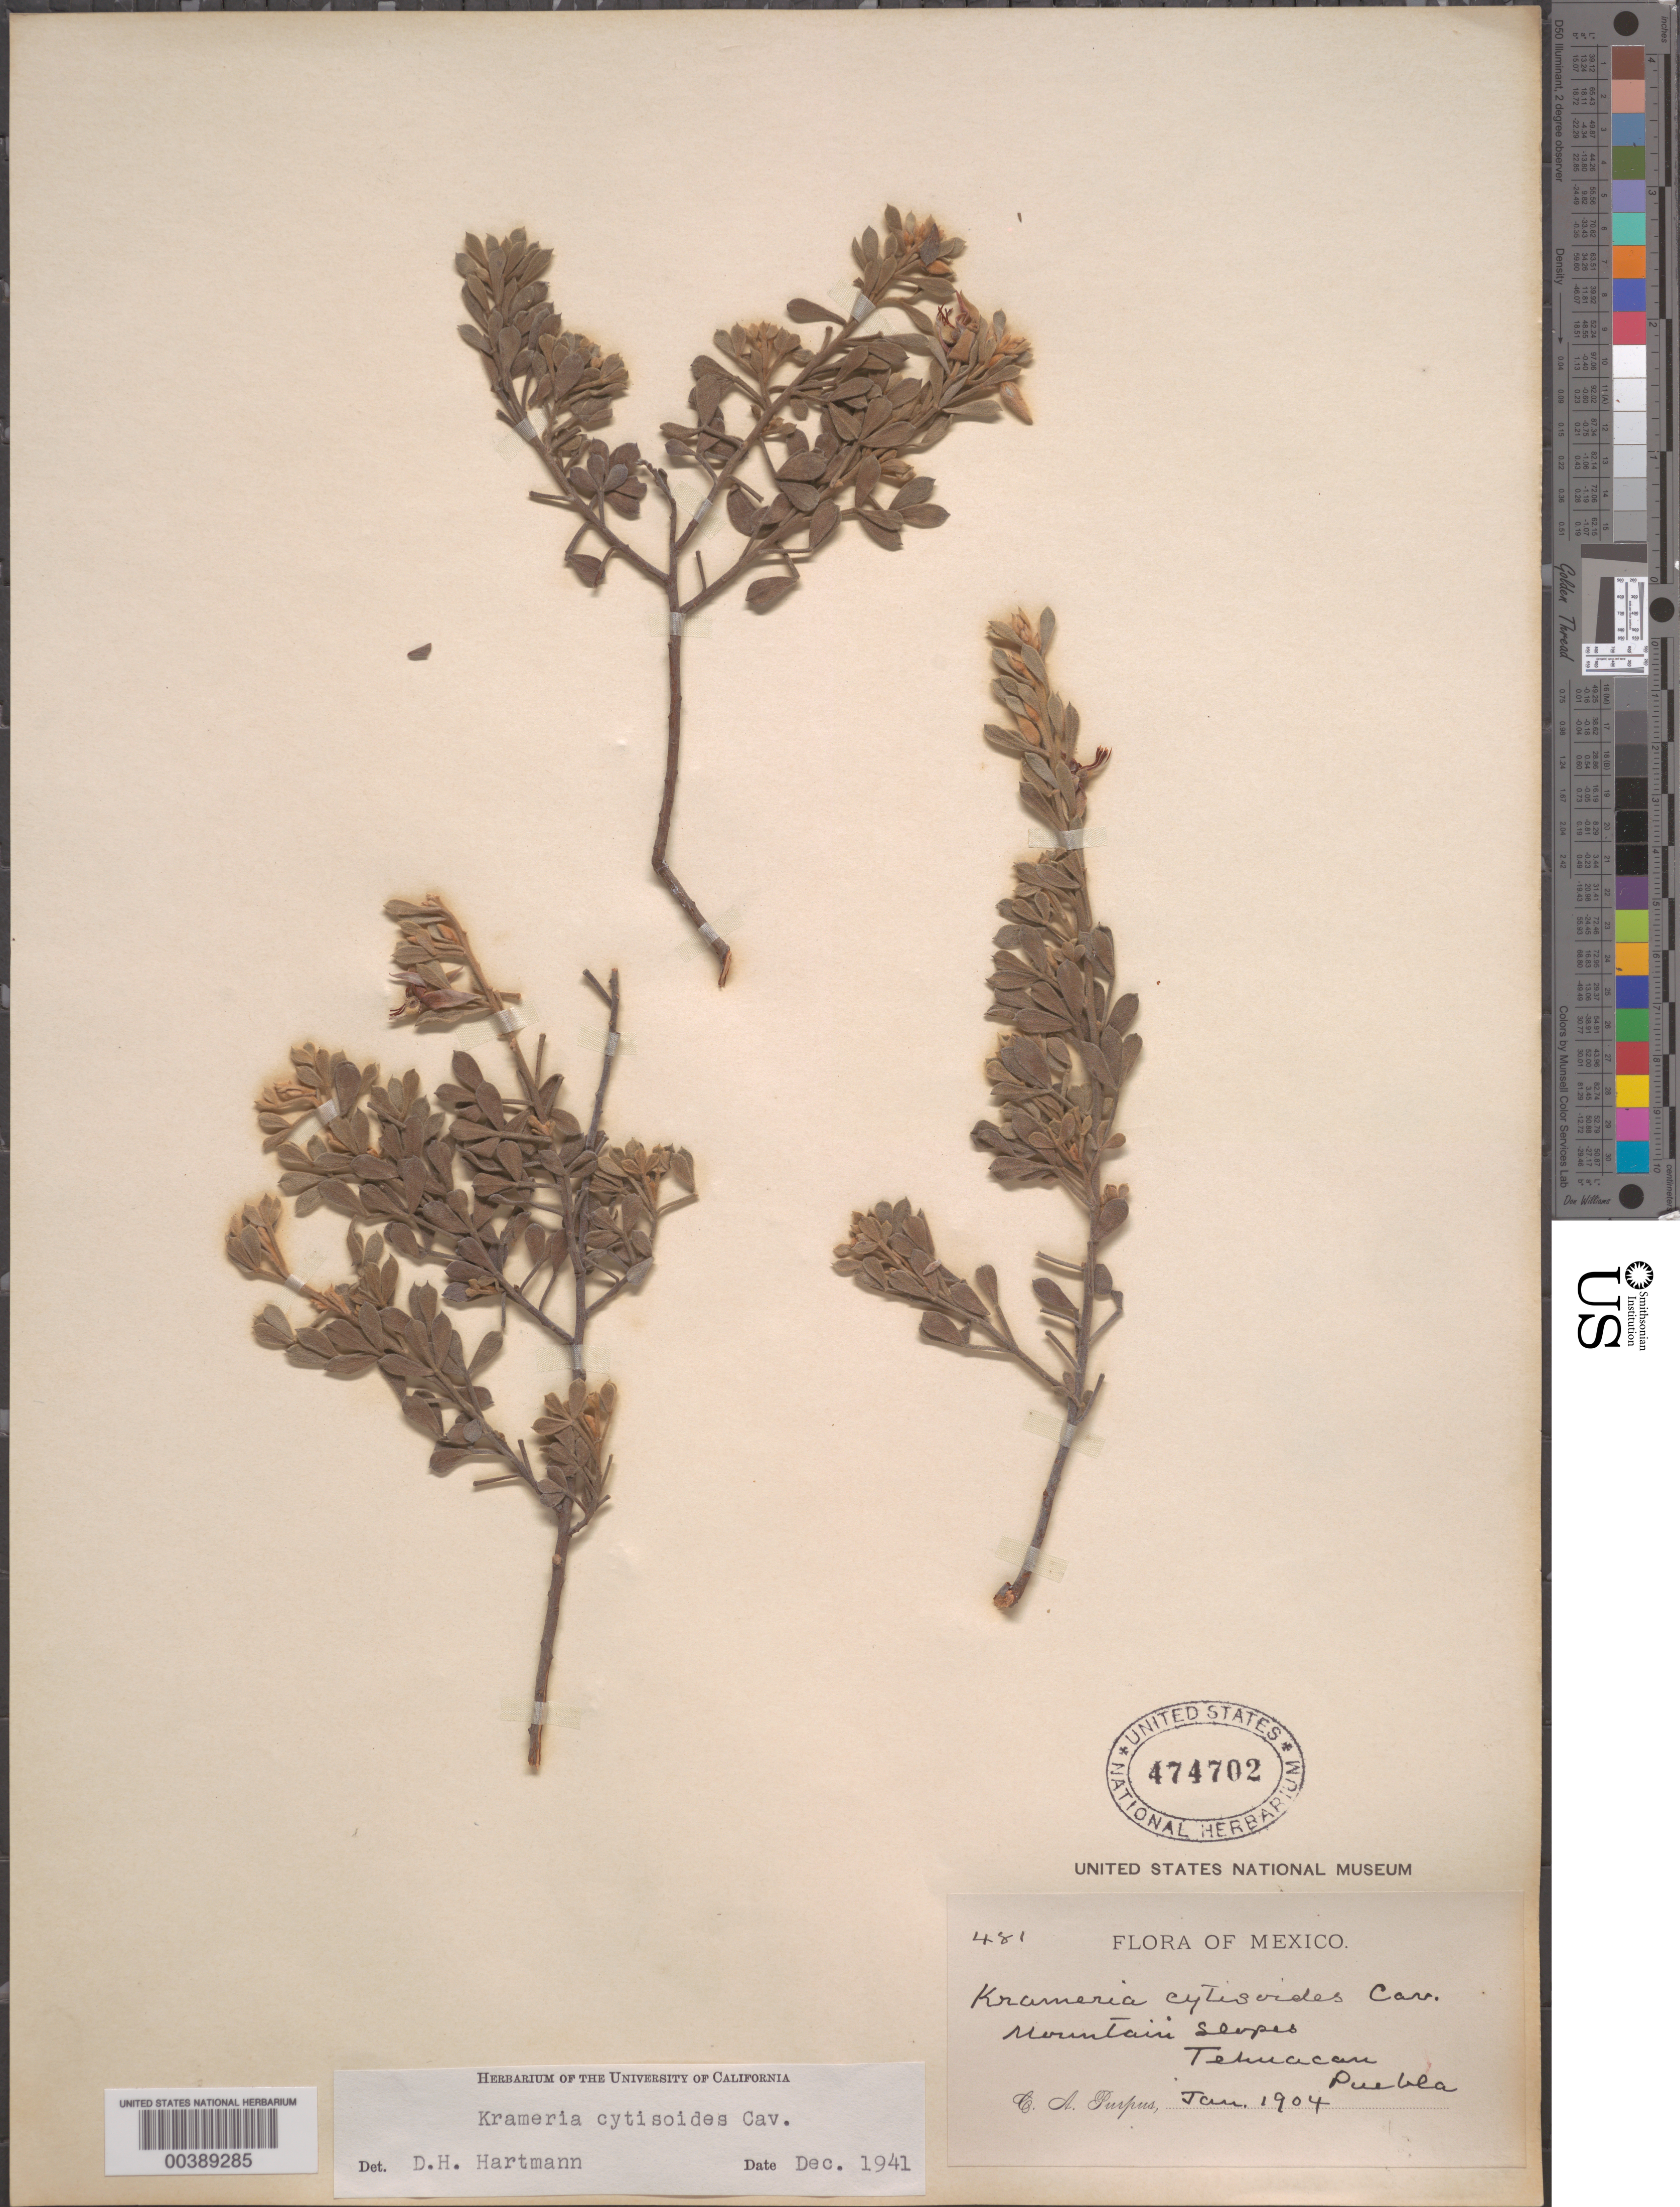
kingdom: Plantae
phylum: Tracheophyta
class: Magnoliopsida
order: Zygophyllales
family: Krameriaceae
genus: Krameria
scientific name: Krameria cytisoides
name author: Cav.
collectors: C. A. Purpus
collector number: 481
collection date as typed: Jan 1904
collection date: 1904-01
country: Mexico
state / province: Puebla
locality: Tehuacan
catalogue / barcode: US 474702